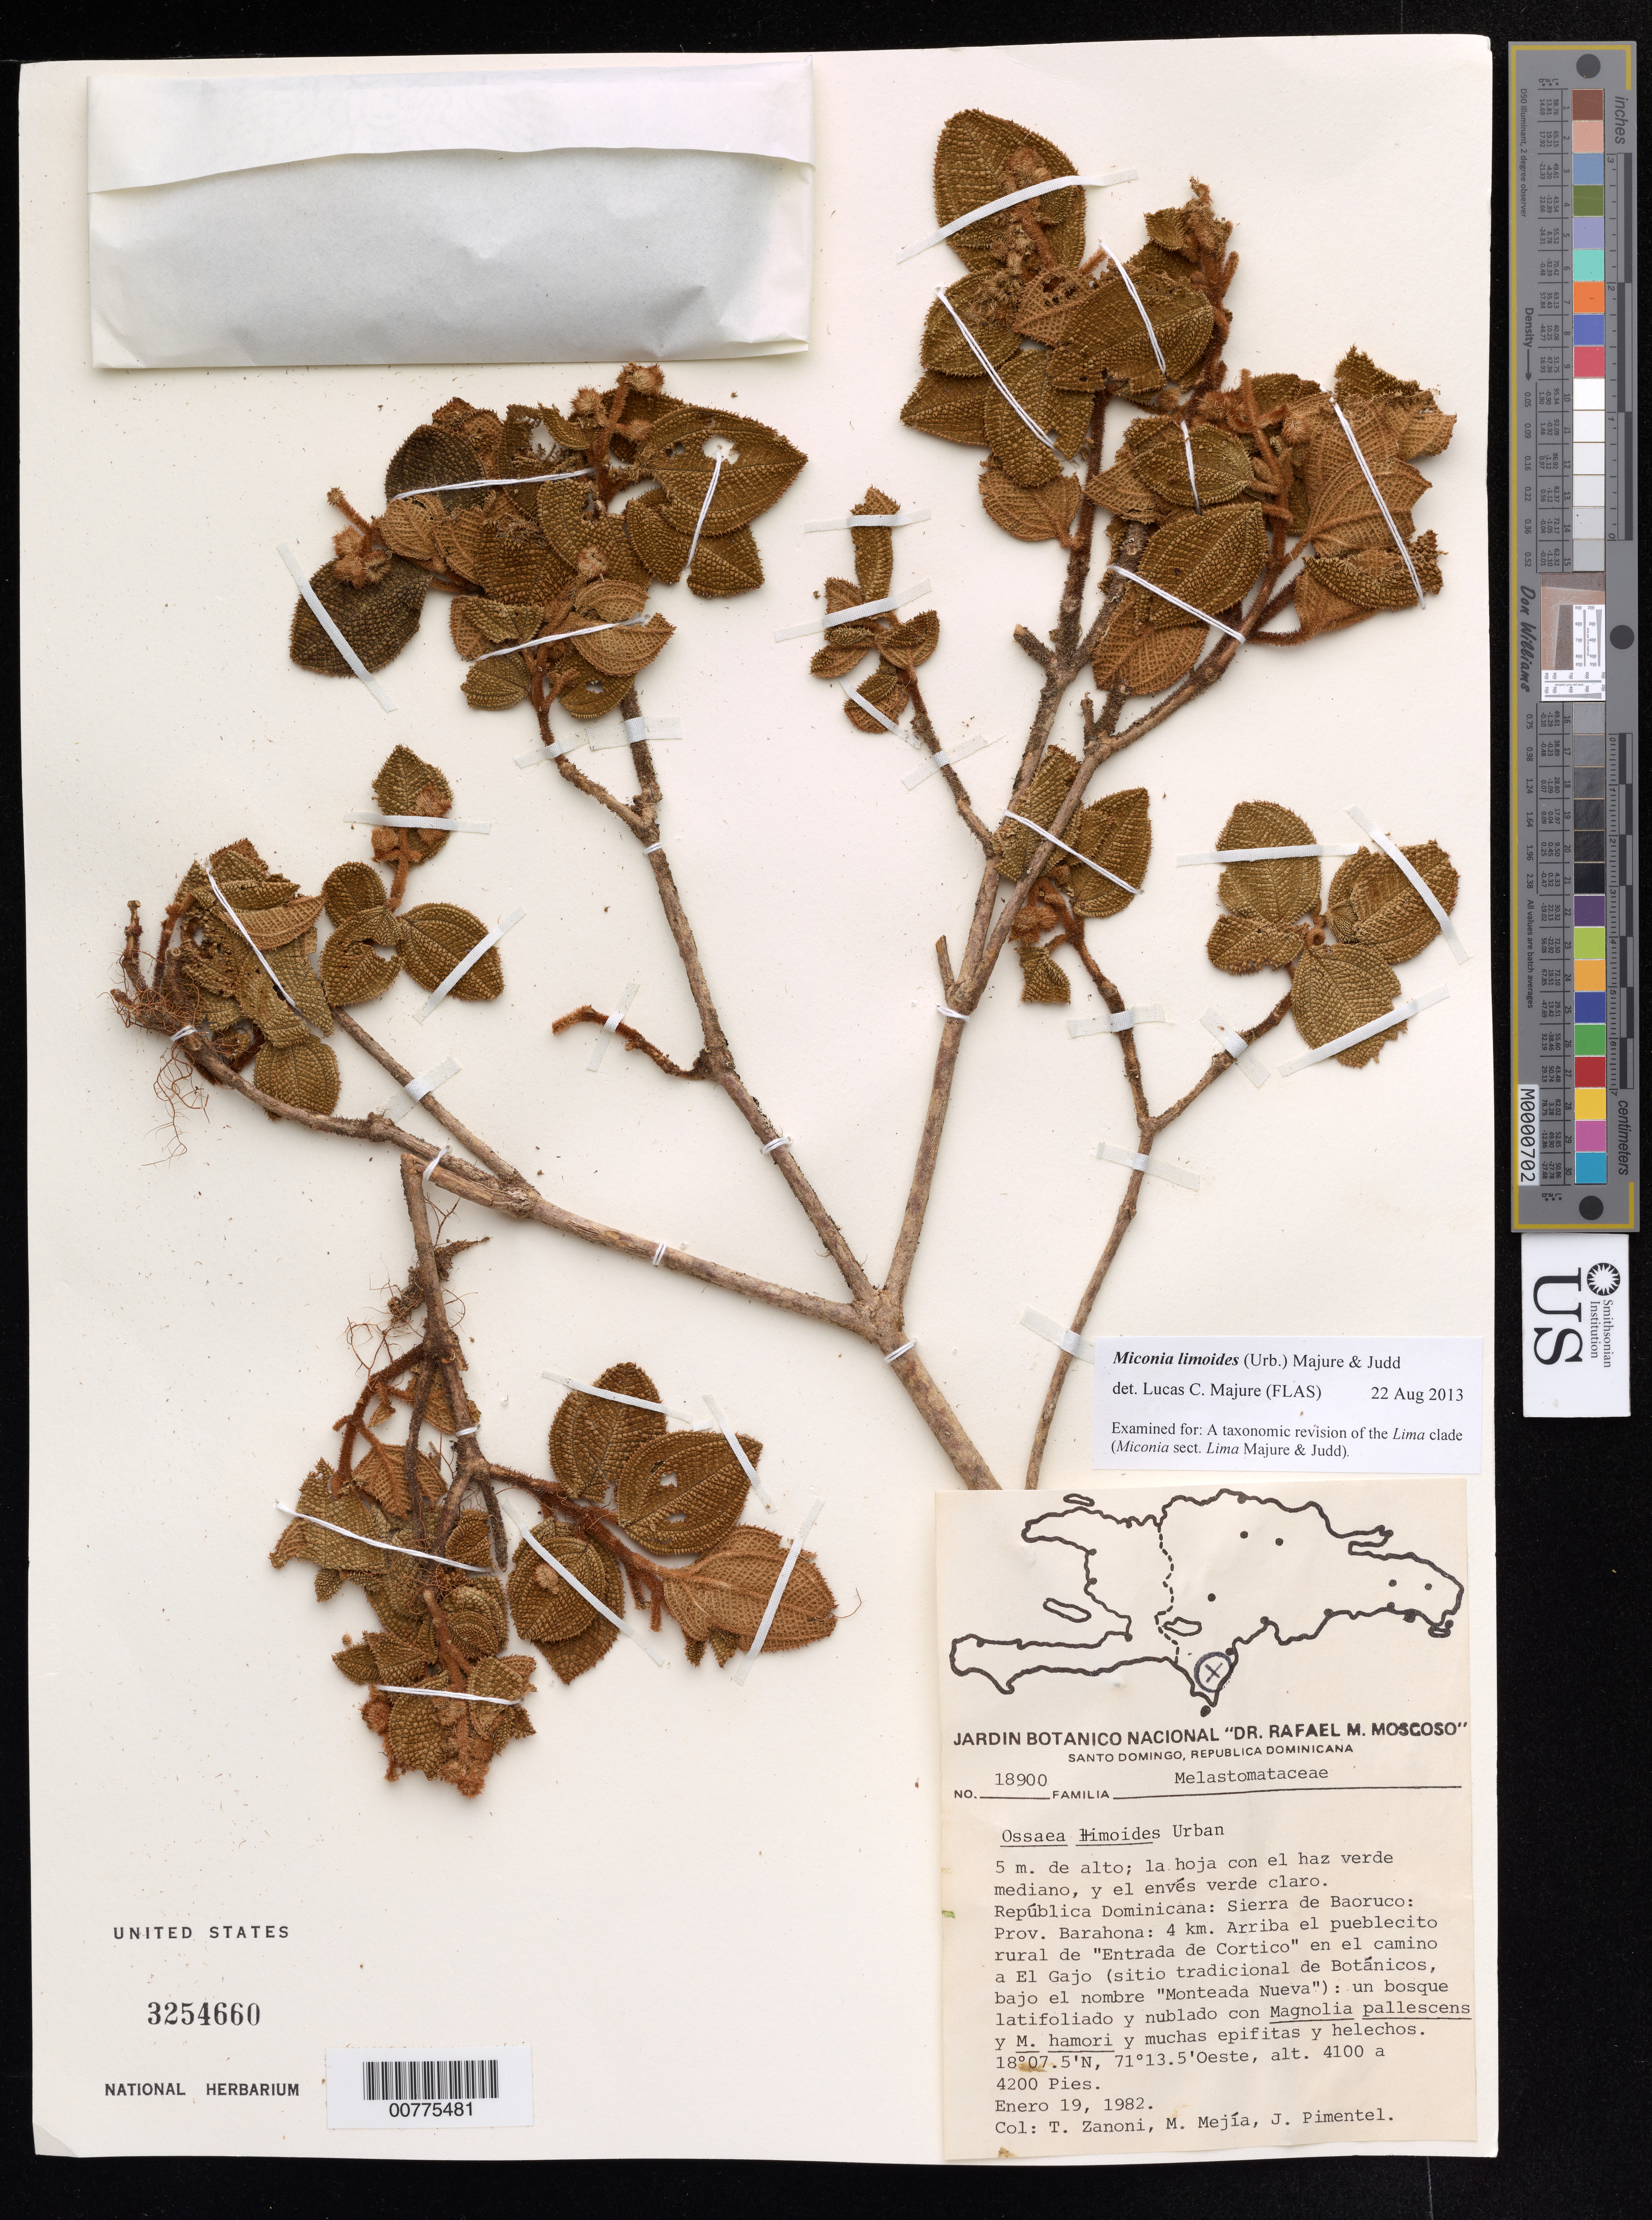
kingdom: Plantae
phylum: Tracheophyta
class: Magnoliopsida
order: Myrtales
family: Melastomataceae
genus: Miconia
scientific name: Miconia limoides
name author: (Urb.) Majure & Judd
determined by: Majure, Lucas C., (FLAS), University of Florida (UNITED STATES)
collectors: T. A. Zanoni, M. Mejia & J. Pimentel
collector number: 18900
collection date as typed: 19 Jan 1982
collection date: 1982-01-19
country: Dominican Republic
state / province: Barahona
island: Hispaniola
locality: Sierra de Baoruco, 4 km rural village "Entrada de Cortico" in road to El Gajo (traditional place of botanics, "Monteada Nueva").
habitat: Broadleaf and cloud forest, with Magnolia pallescens and M. hamor and much epiphytes and ferns.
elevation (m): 1280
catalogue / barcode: US 3254660